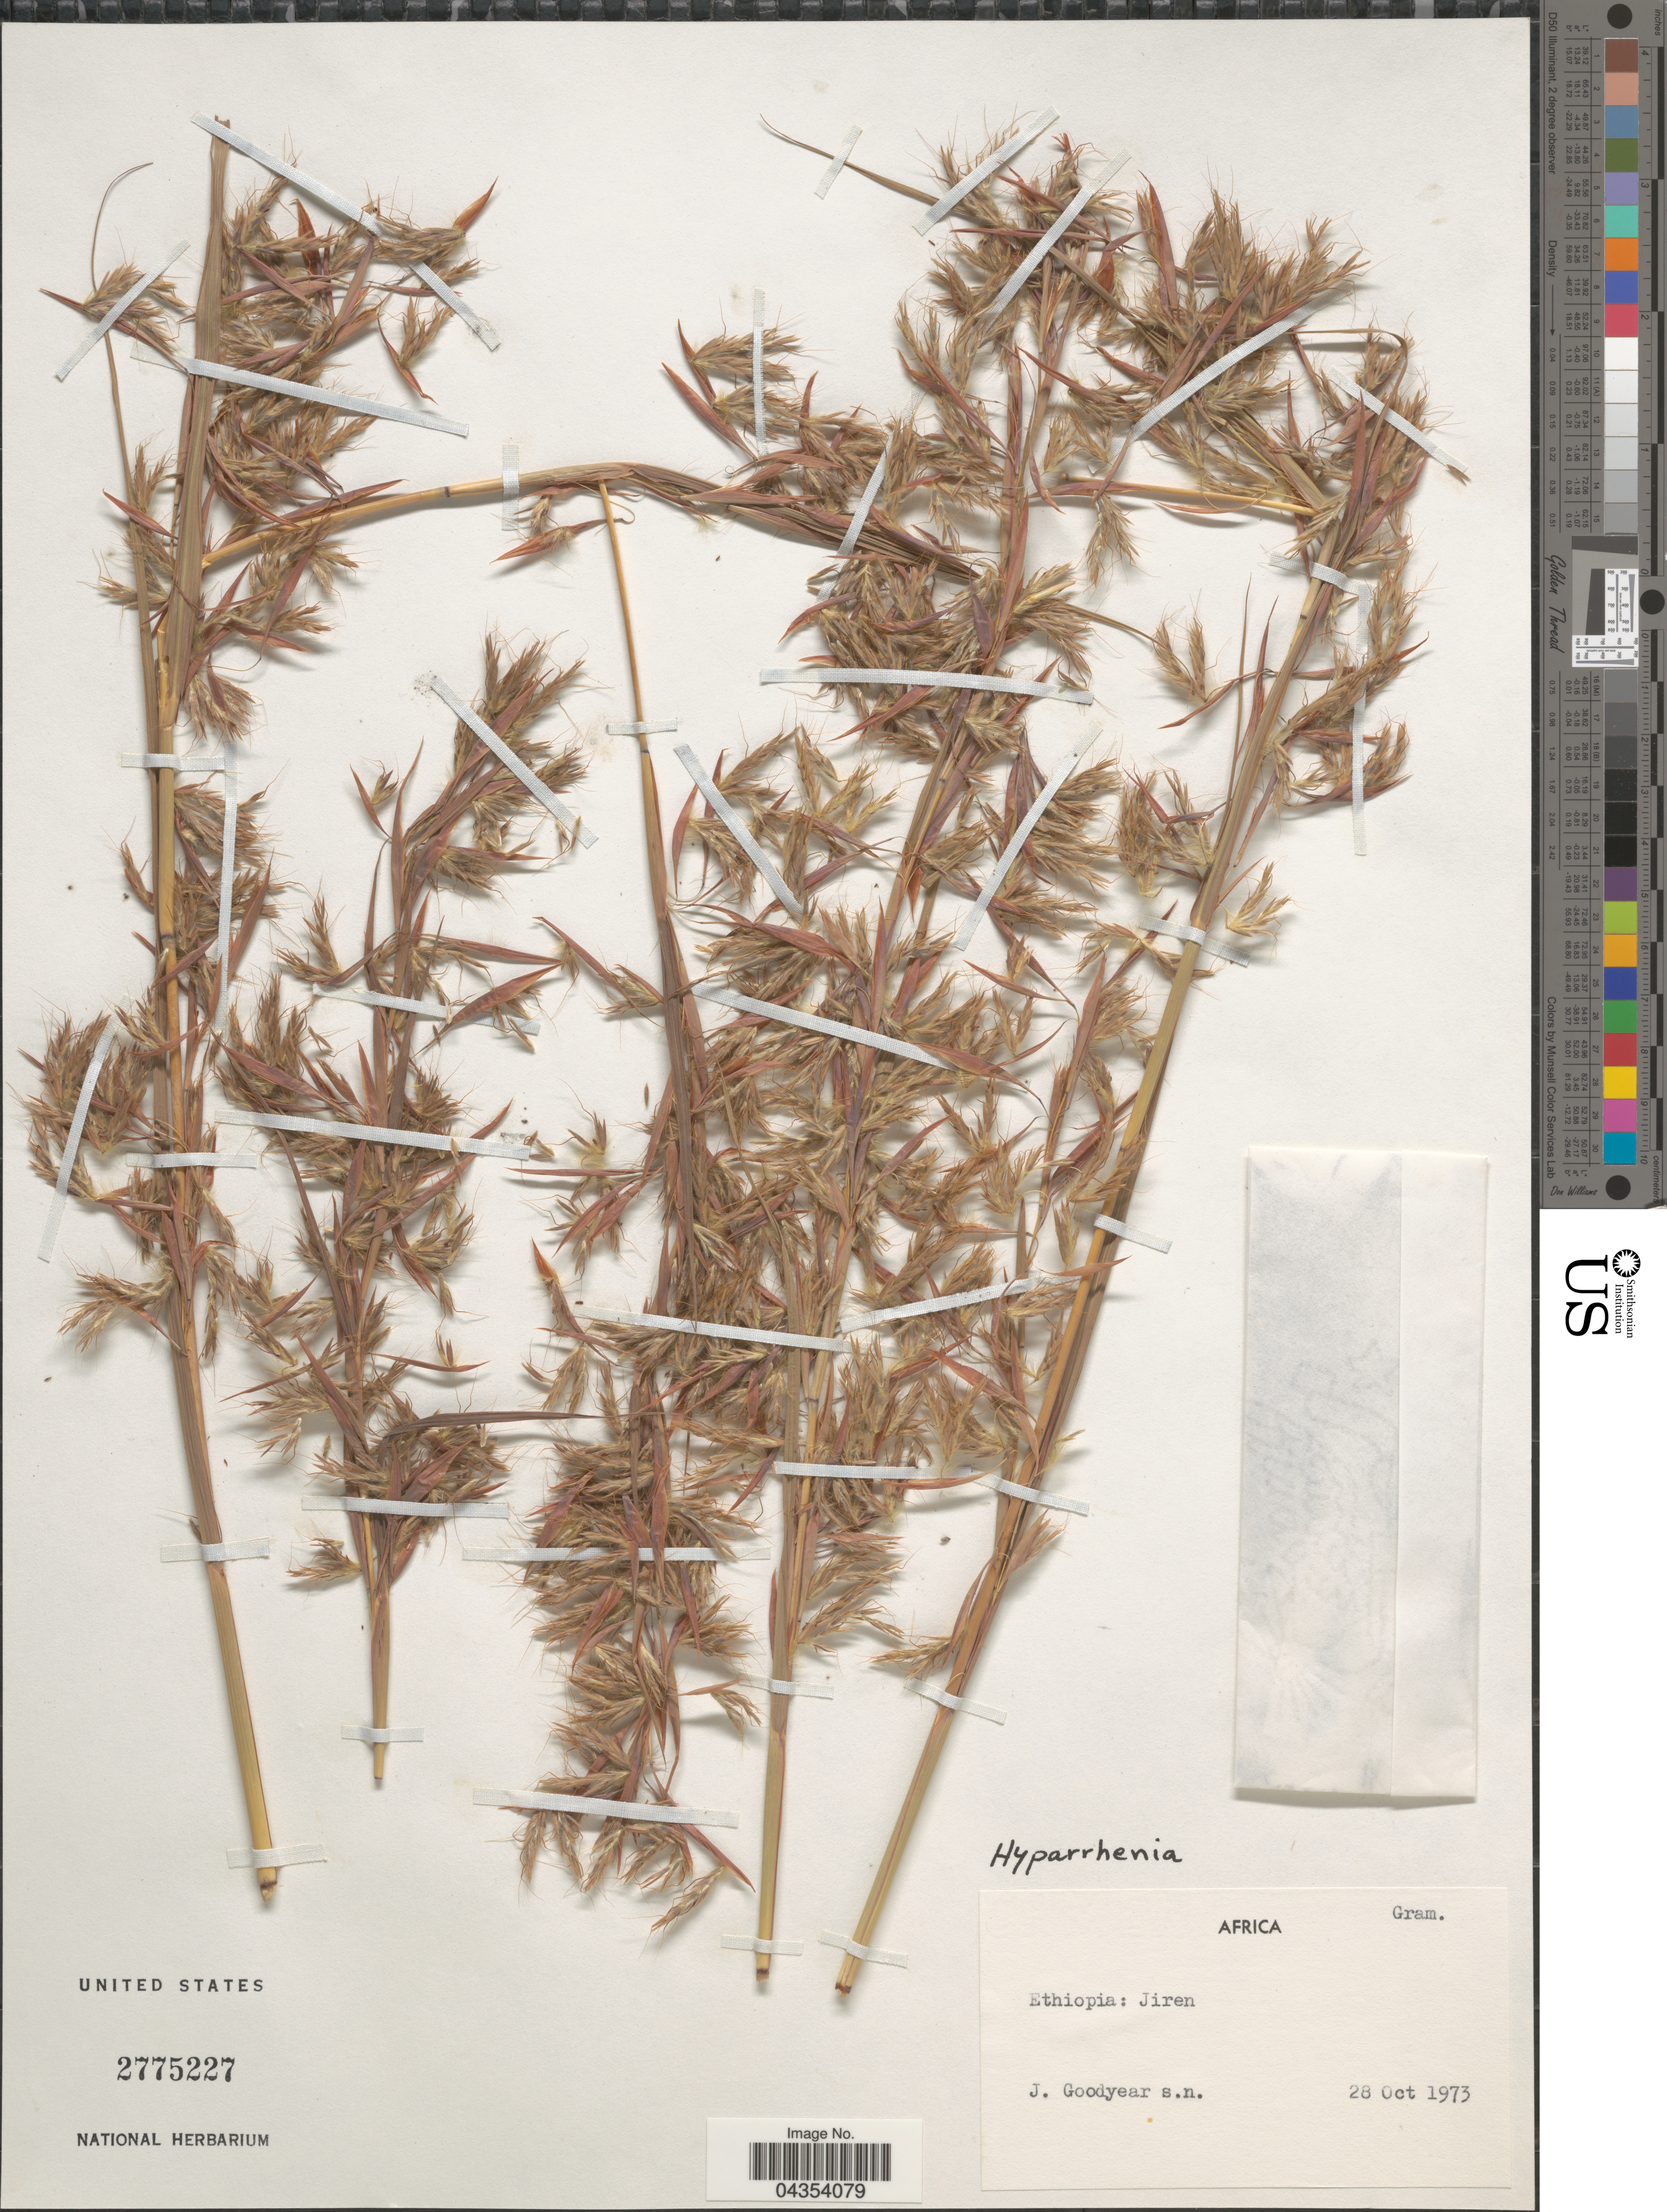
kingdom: Plantae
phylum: Tracheophyta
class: Liliopsida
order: Poales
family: Poaceae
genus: Hyparrhenia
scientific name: Hyparrhenia sp.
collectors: J. Goodyear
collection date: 1973-10-28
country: Ethiopia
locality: Jiren.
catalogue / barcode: US 2775227